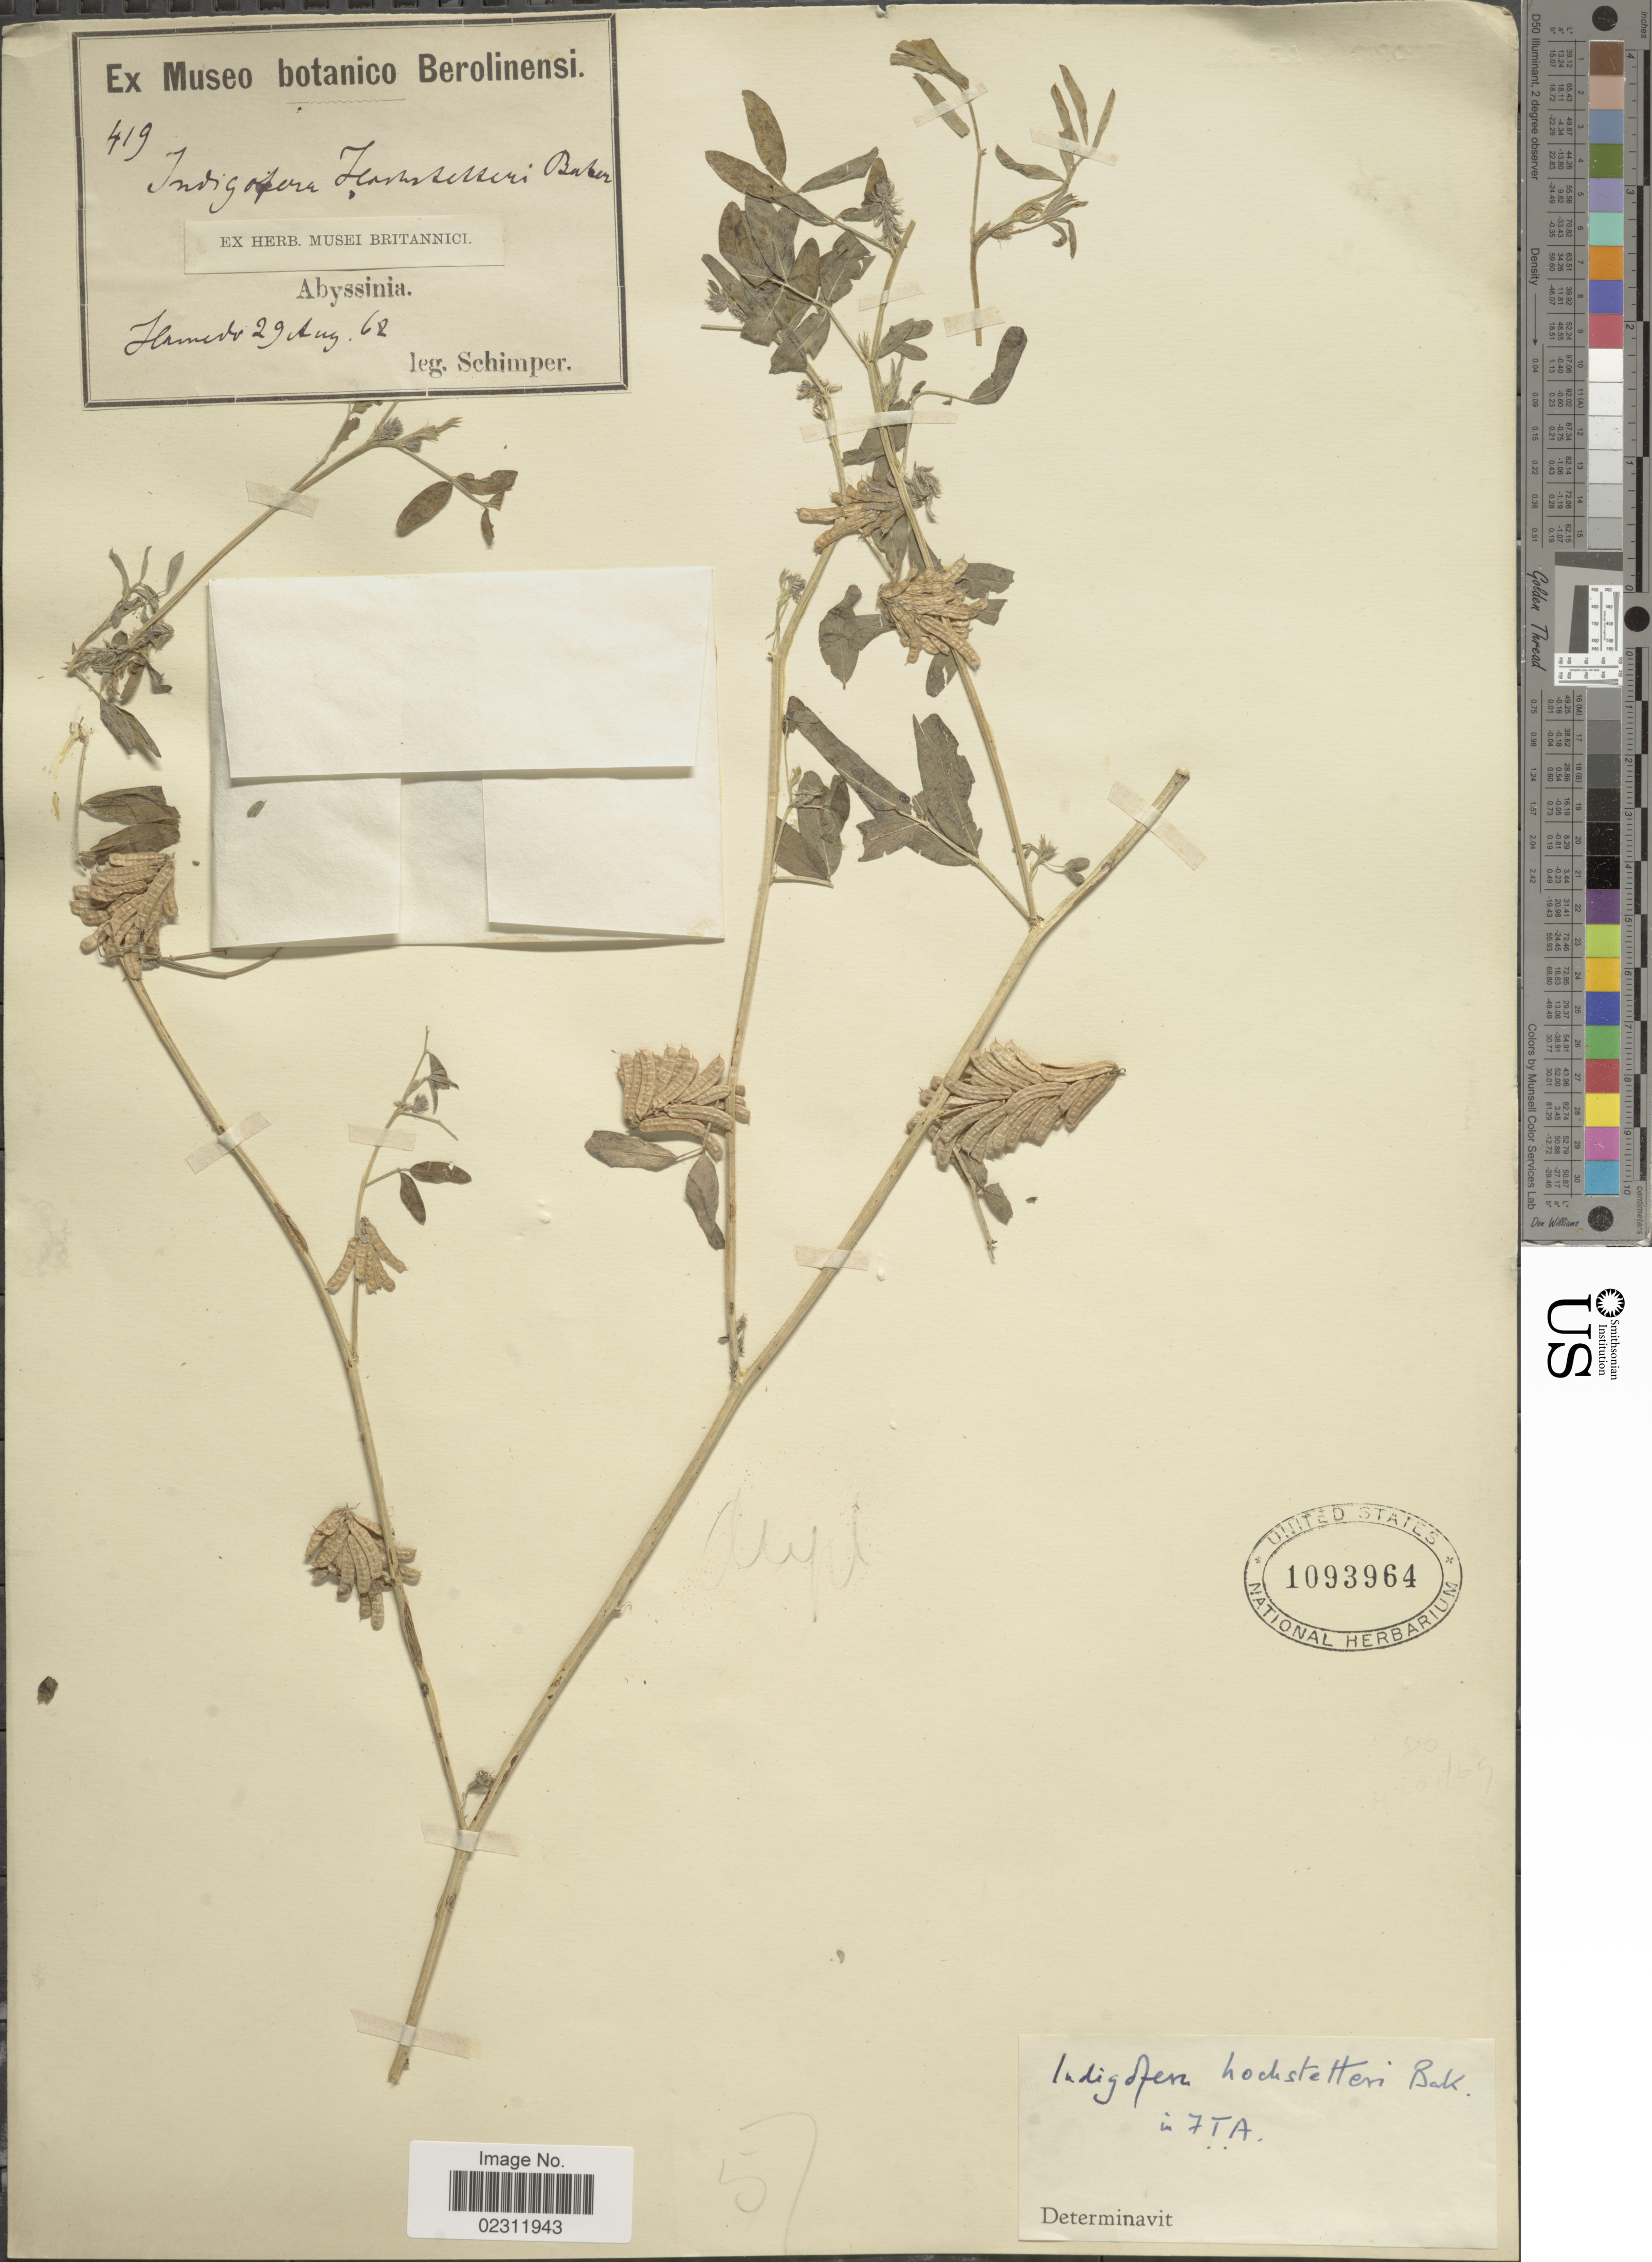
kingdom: Plantae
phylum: Tracheophyta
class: Magnoliopsida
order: Fabales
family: Fabaceae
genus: Indigofera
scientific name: Indigofera hochstetteri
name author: Baker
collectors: -. Schimper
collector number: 419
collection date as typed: Transcribed d/m/y: 29/8/62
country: Eritrea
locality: Hamedo, Abyssinia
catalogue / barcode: US 1093964